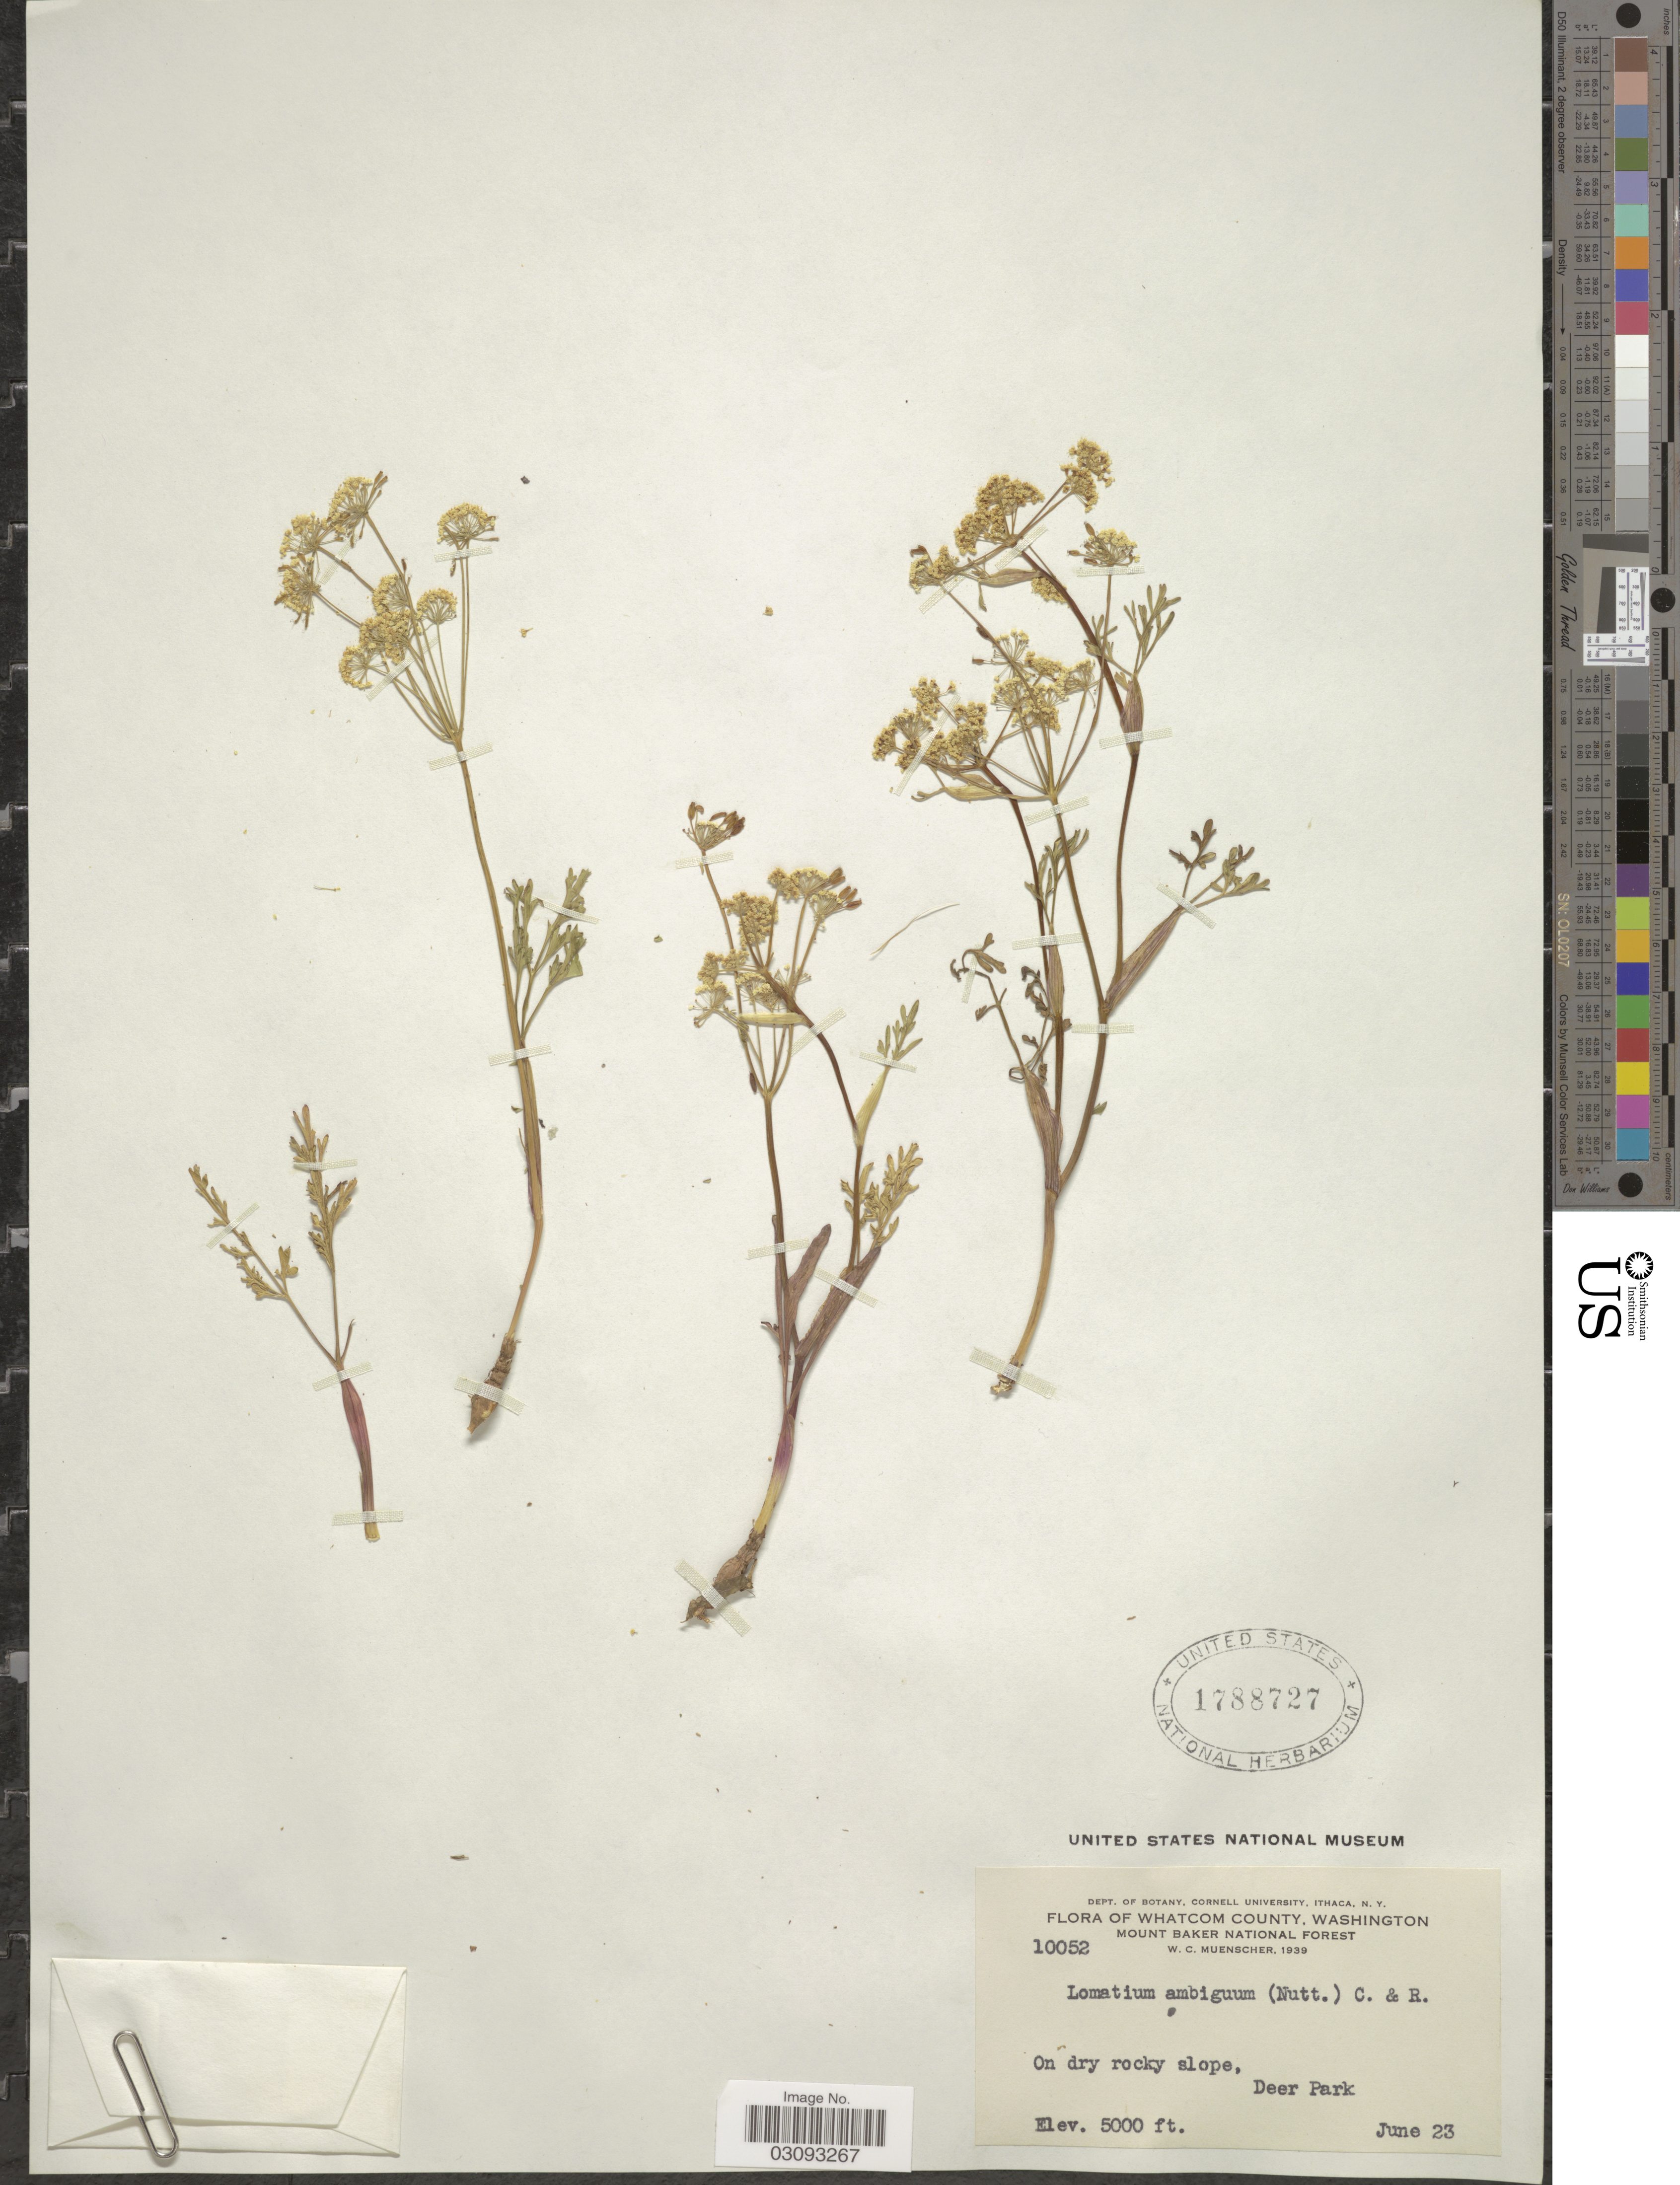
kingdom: Plantae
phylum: Tracheophyta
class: Magnoliopsida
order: Apiales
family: Apiaceae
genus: Lomatium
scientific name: Lomatium ambiguum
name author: (Nutt.) Coult. & Rose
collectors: W. Muenscher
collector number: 10052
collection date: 1939-06-23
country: United States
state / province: Washington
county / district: Whatcom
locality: Whatcom County, Mount Baker National Forest. Deer Park.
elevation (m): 1524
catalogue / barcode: US 1788727